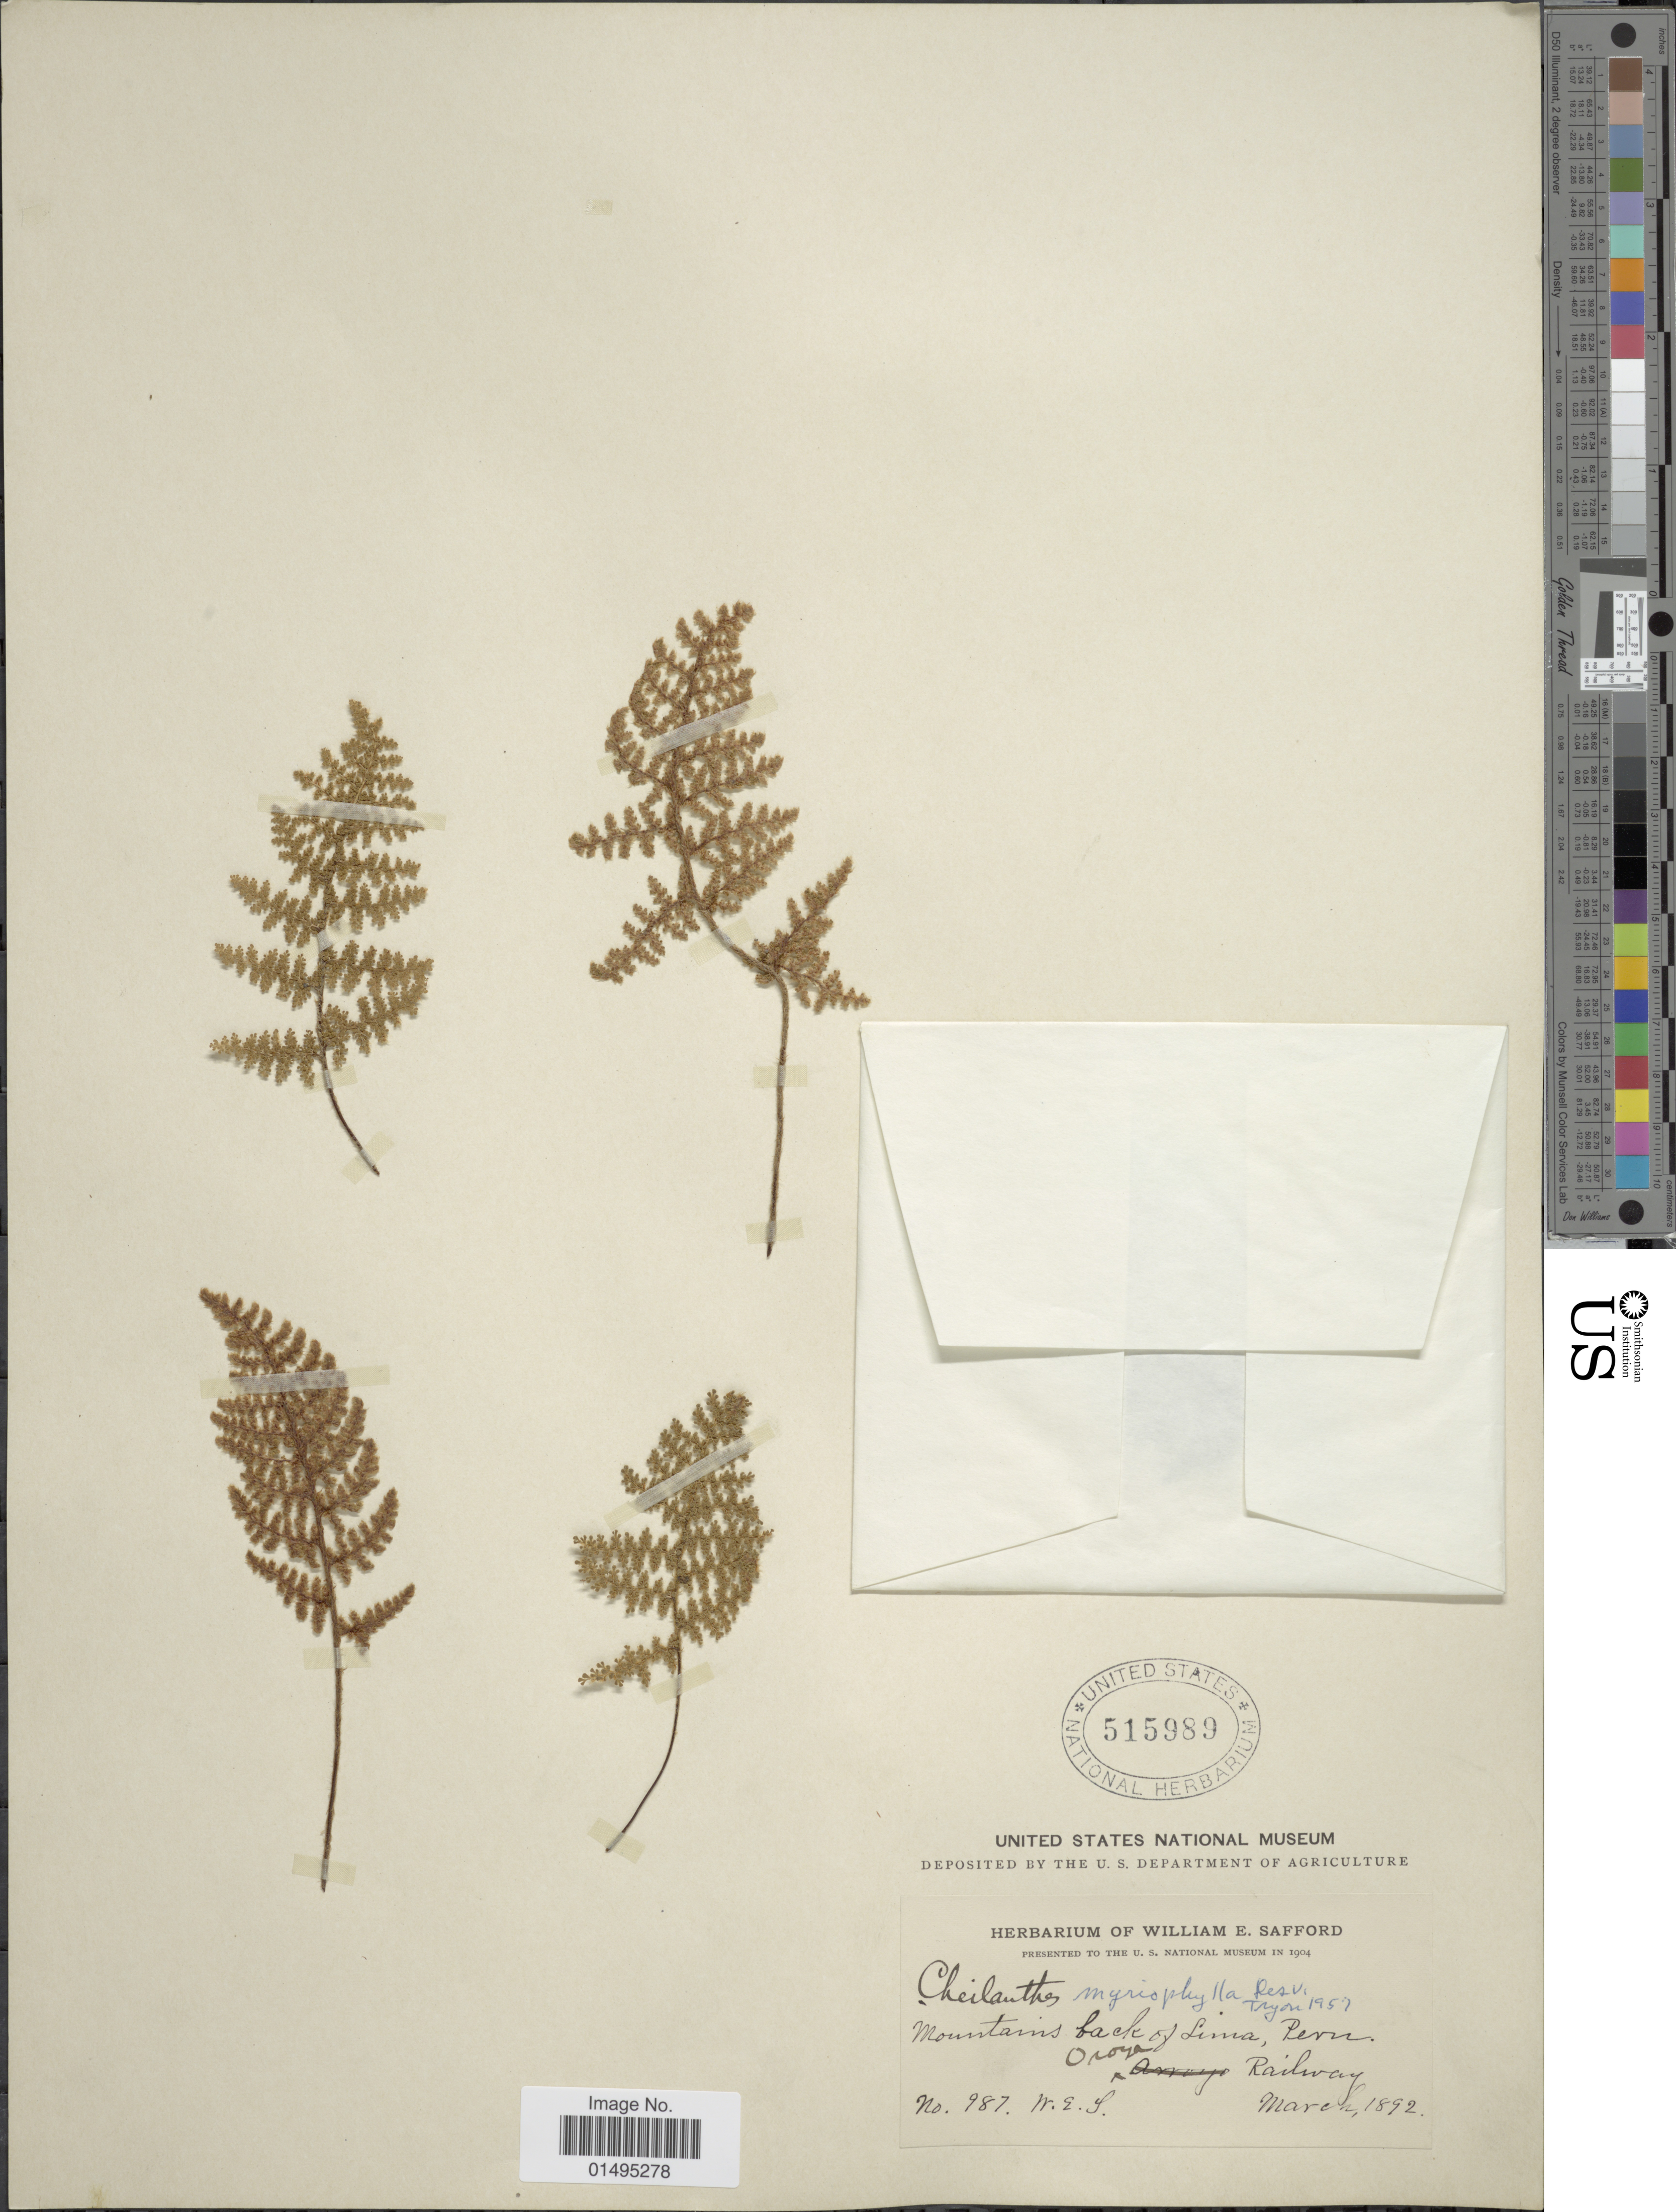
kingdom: Plantae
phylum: Tracheophyta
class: Polypodiopsida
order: Polypodiales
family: Pteridaceae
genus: Myriopteris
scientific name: Myriopteris myriophylla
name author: (Desv.) J. Sm.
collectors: W. E. Safford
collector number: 987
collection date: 1892-03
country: Peru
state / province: Lima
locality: Mountains back of Lima, Peru. Oroya Railway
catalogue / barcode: US 515989